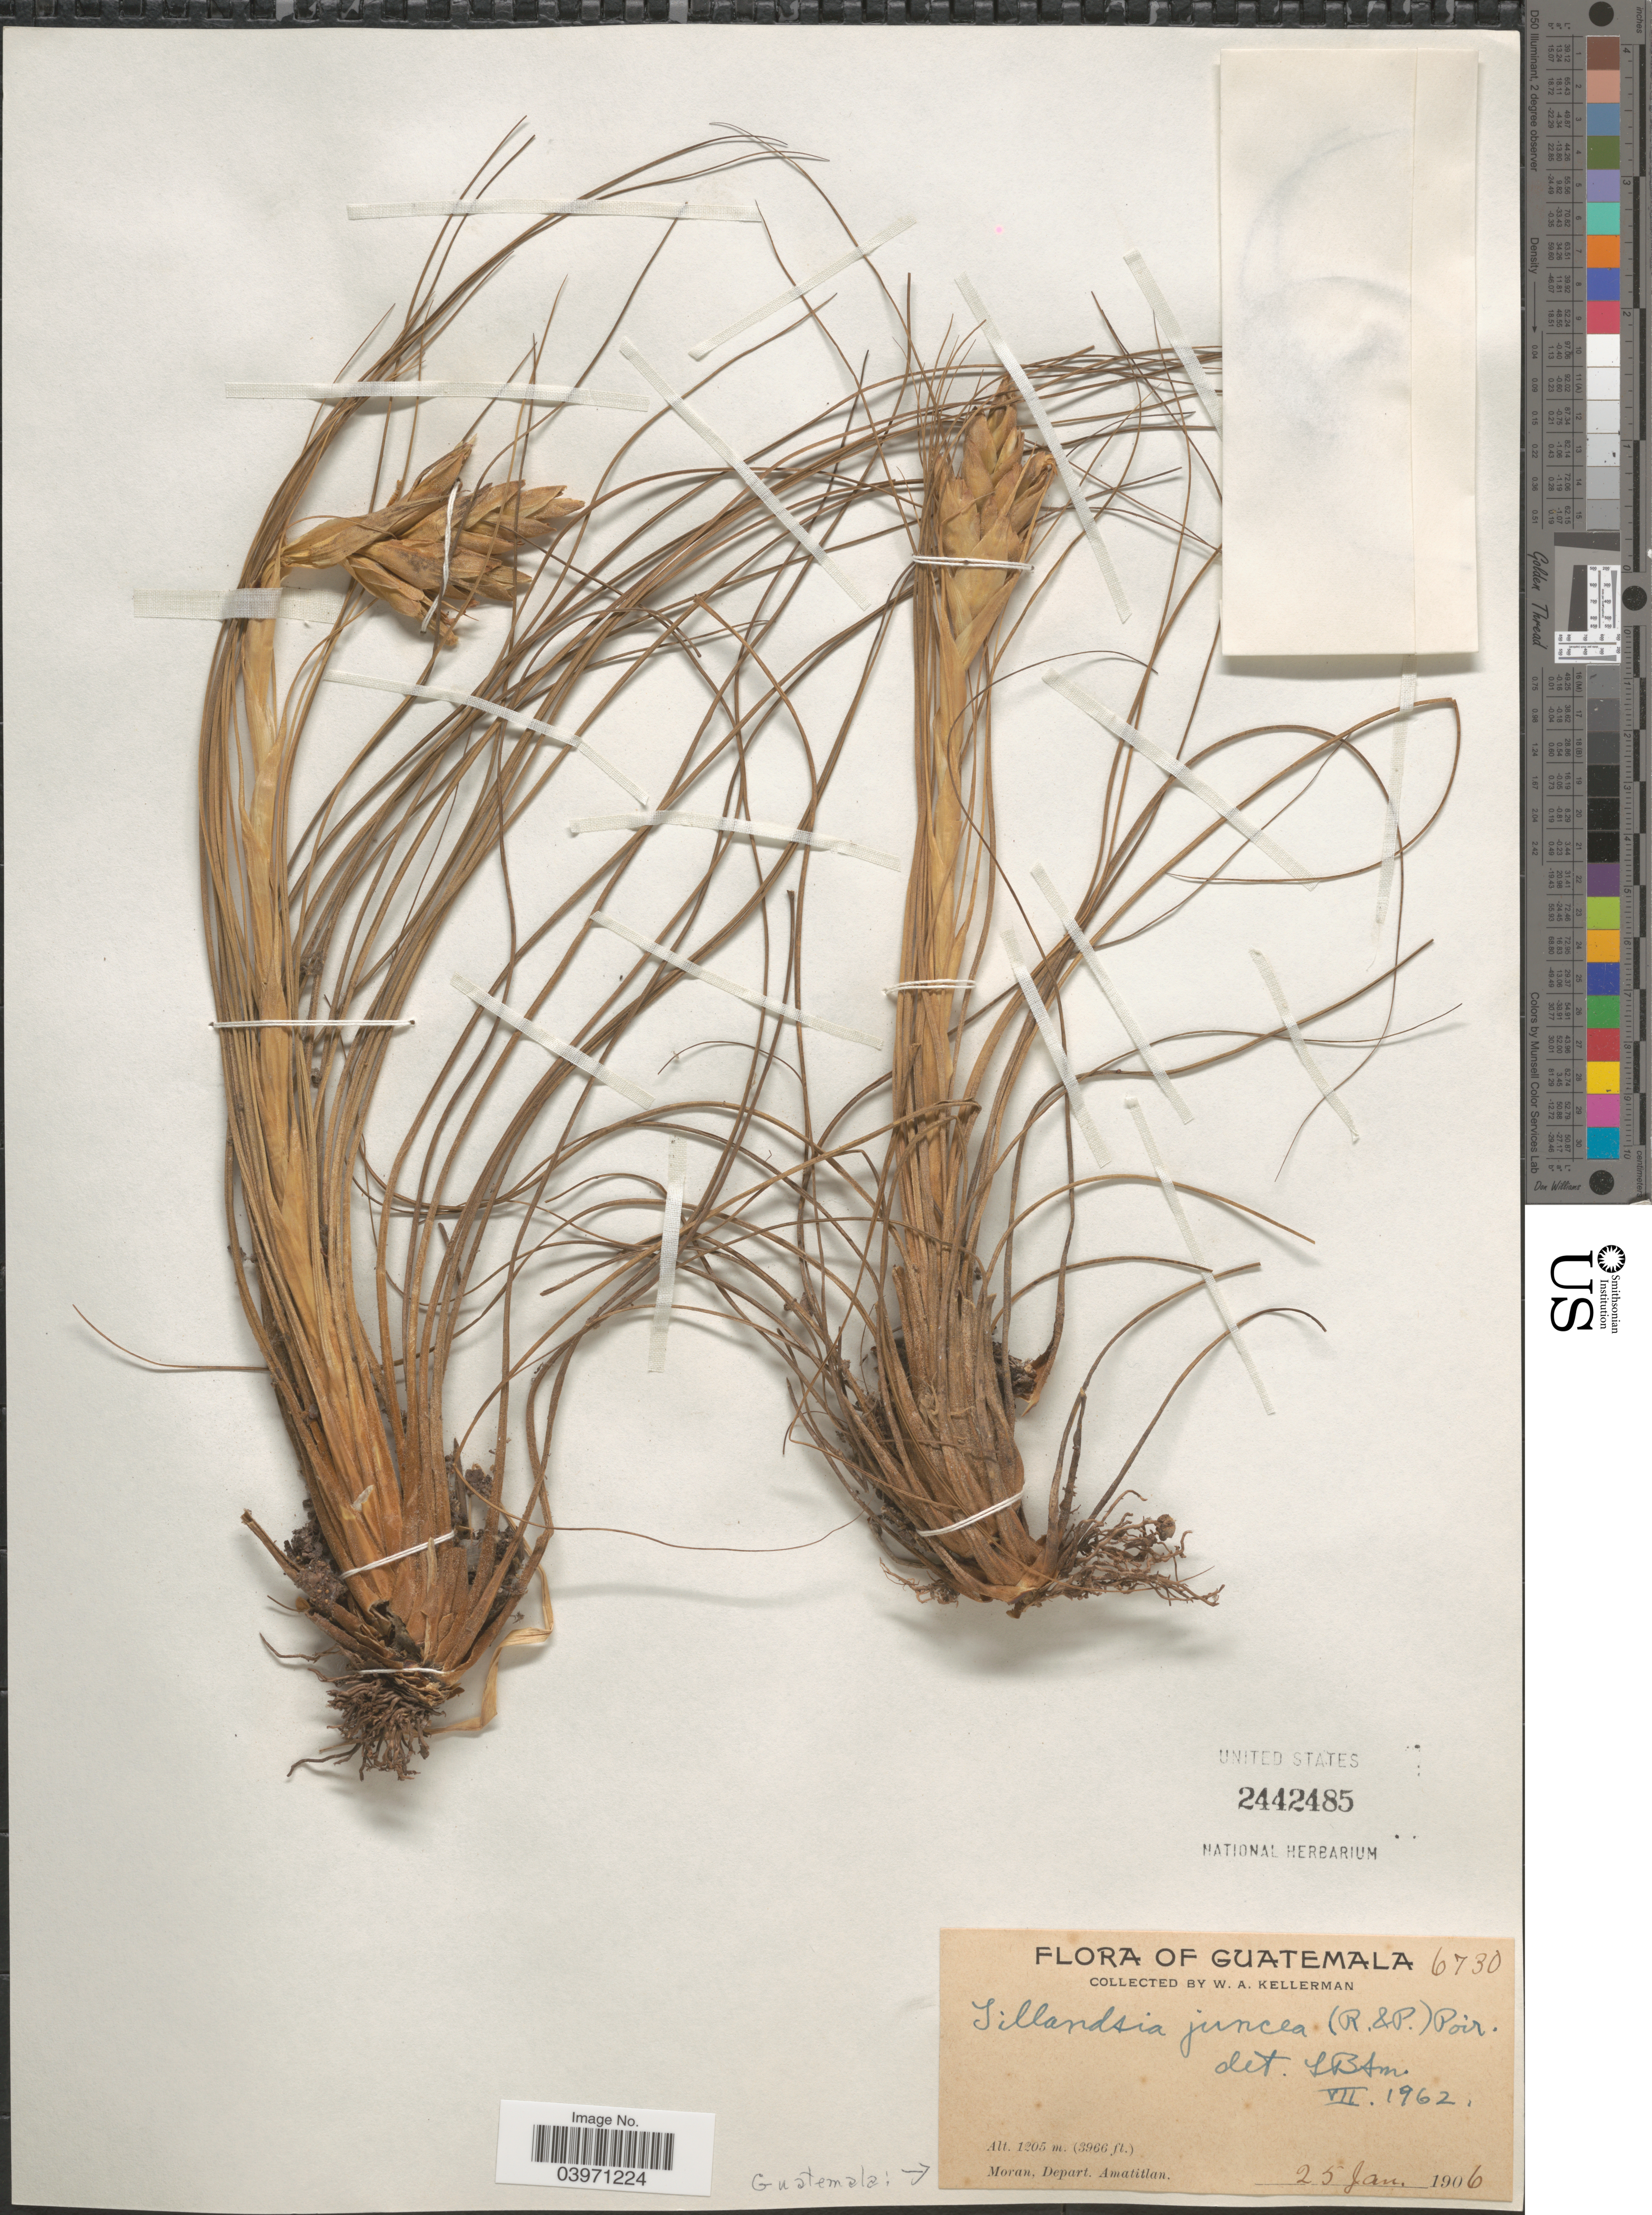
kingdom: Plantae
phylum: Tracheophyta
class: Liliopsida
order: Poales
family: Bromeliaceae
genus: Tillandsia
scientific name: Tillandsia juncea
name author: (Ruiz & Pav.) Poir.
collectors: W. Kellerman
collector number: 6730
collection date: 1906-01-25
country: Guatemala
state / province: Guatemala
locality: Moran, Depart. Amatitlan.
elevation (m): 1205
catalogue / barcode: US 2442485